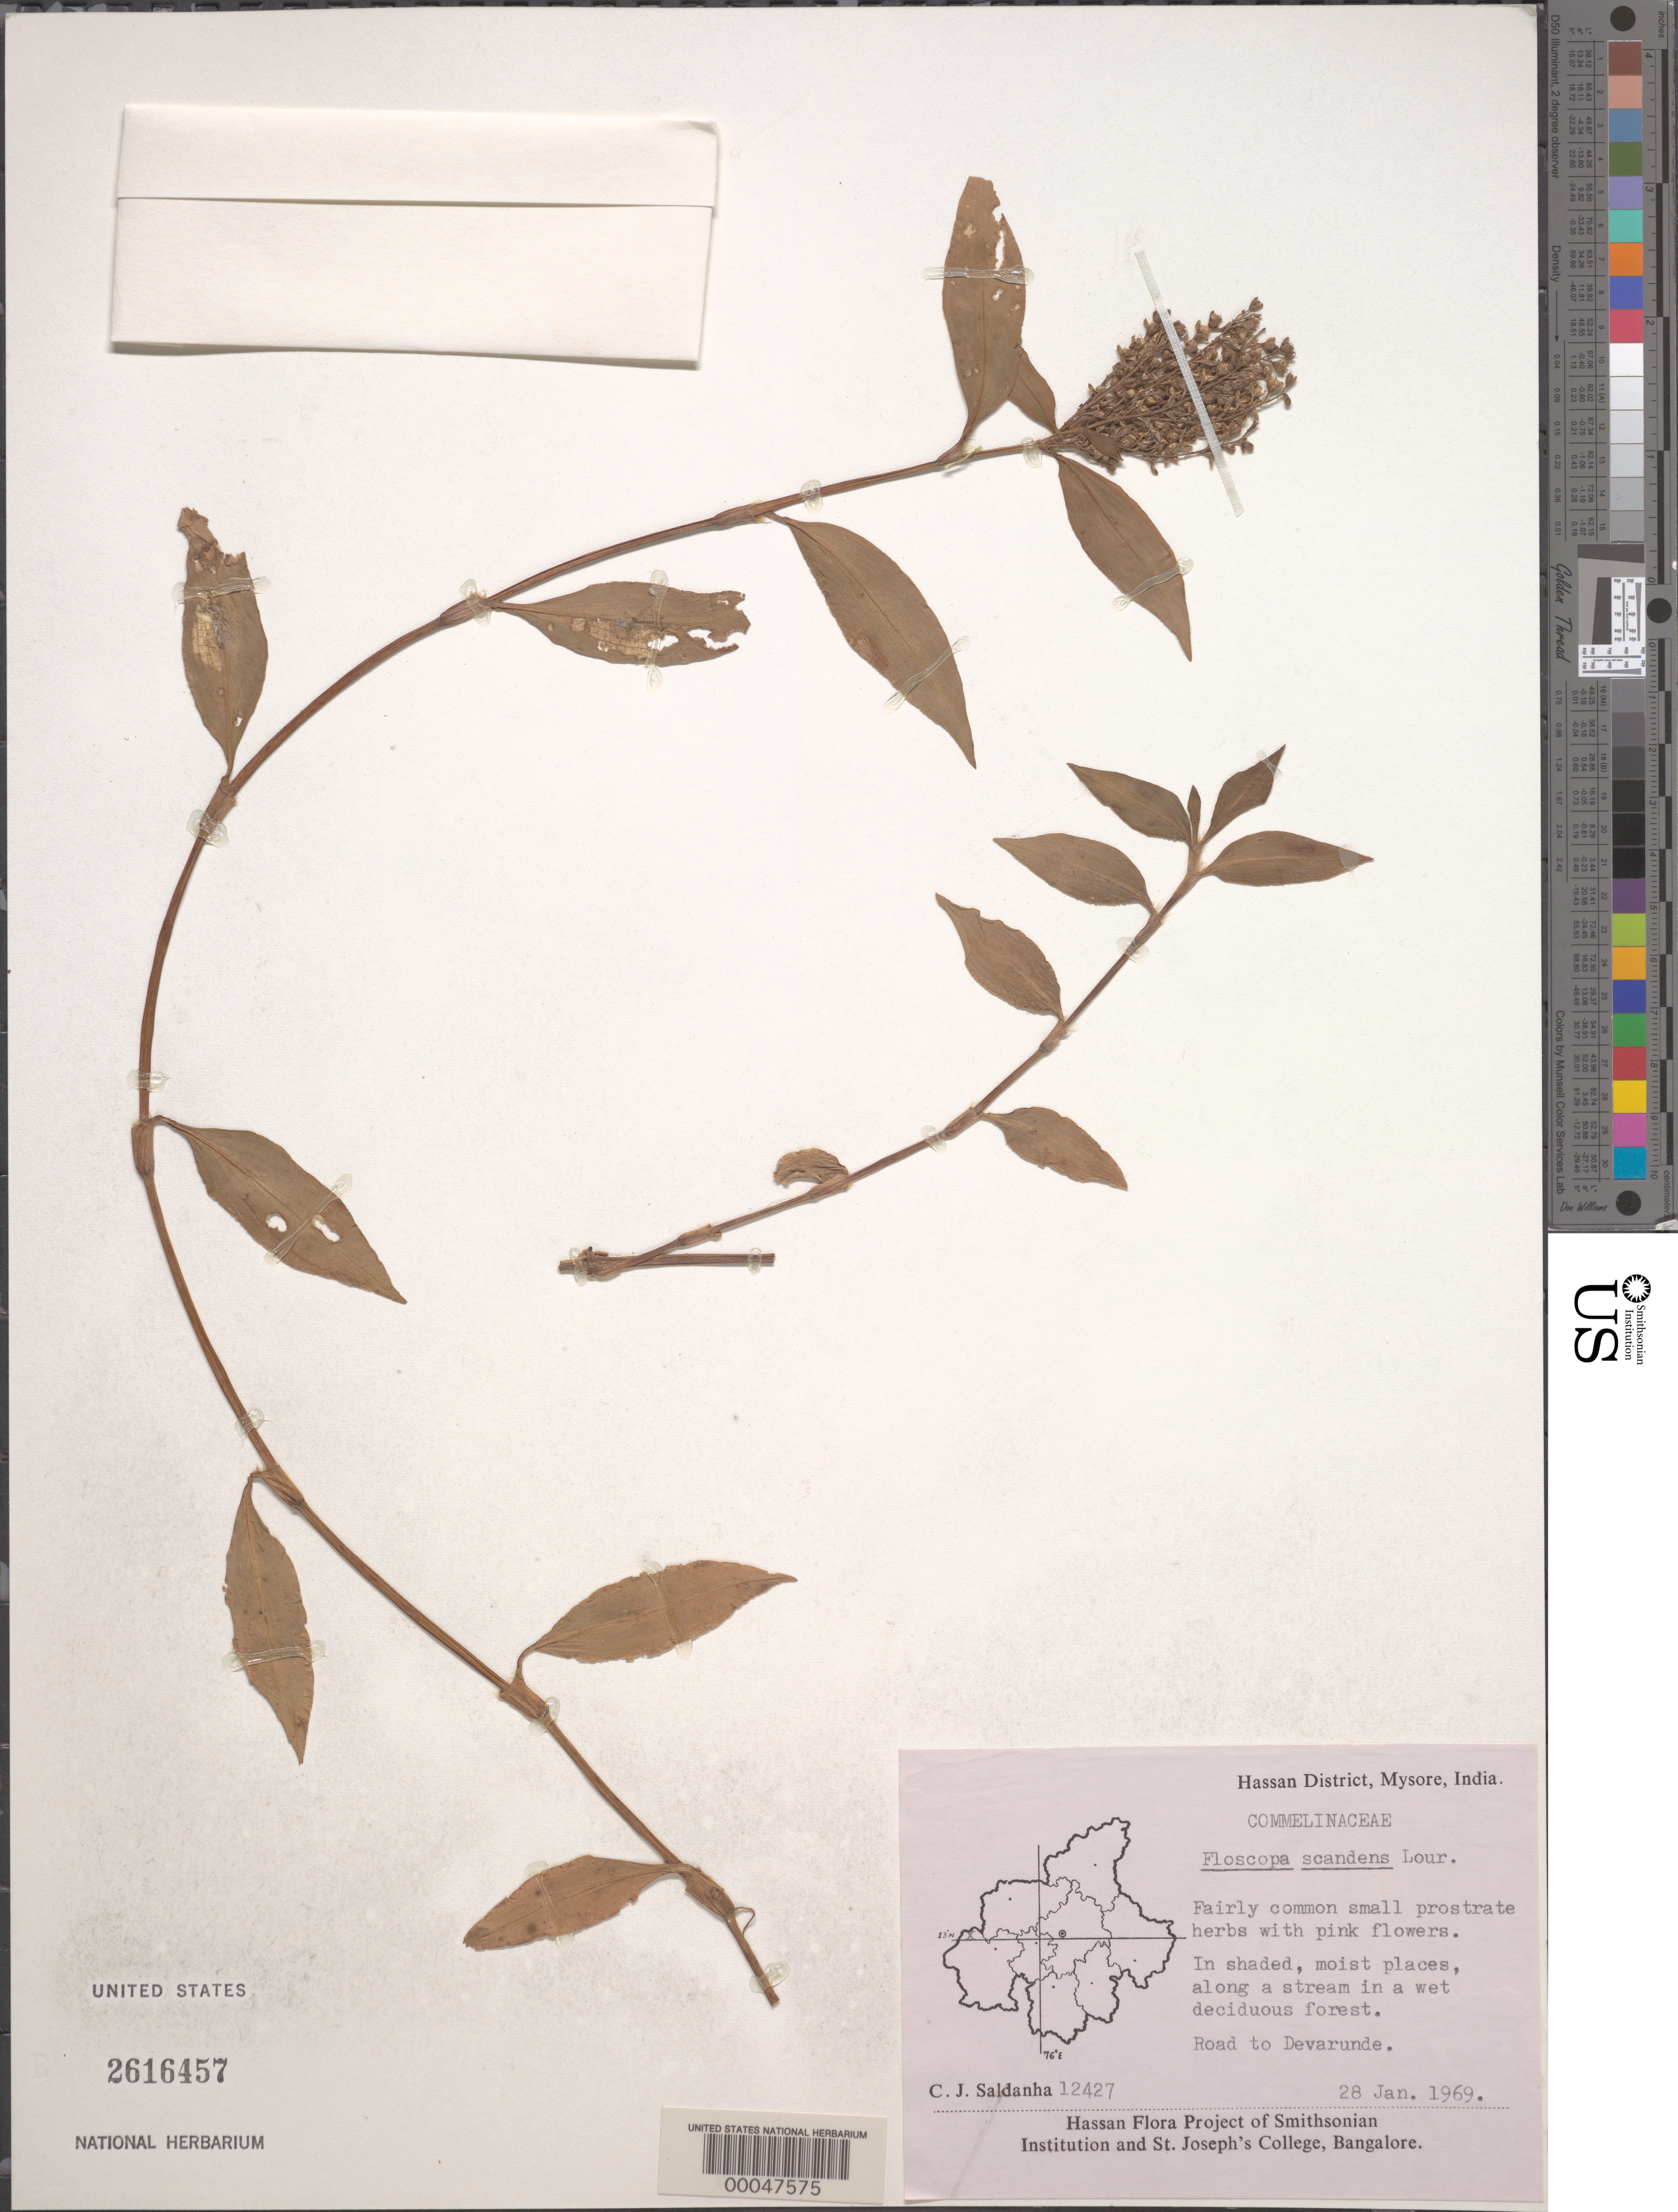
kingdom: Plantae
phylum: Tracheophyta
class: Liliopsida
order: Commelinales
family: Commelinaceae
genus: Floscopa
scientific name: Floscopa scandens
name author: Lour.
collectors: C. J. Saldanha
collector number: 12427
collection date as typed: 28 Jan 1969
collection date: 1969-01-28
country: India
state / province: Karnataka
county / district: Hassan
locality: Road to devarunde, mysore state [mysore state = karnataka.]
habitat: Shaded, moist streambank, wet deciduous forest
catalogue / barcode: US 2616457